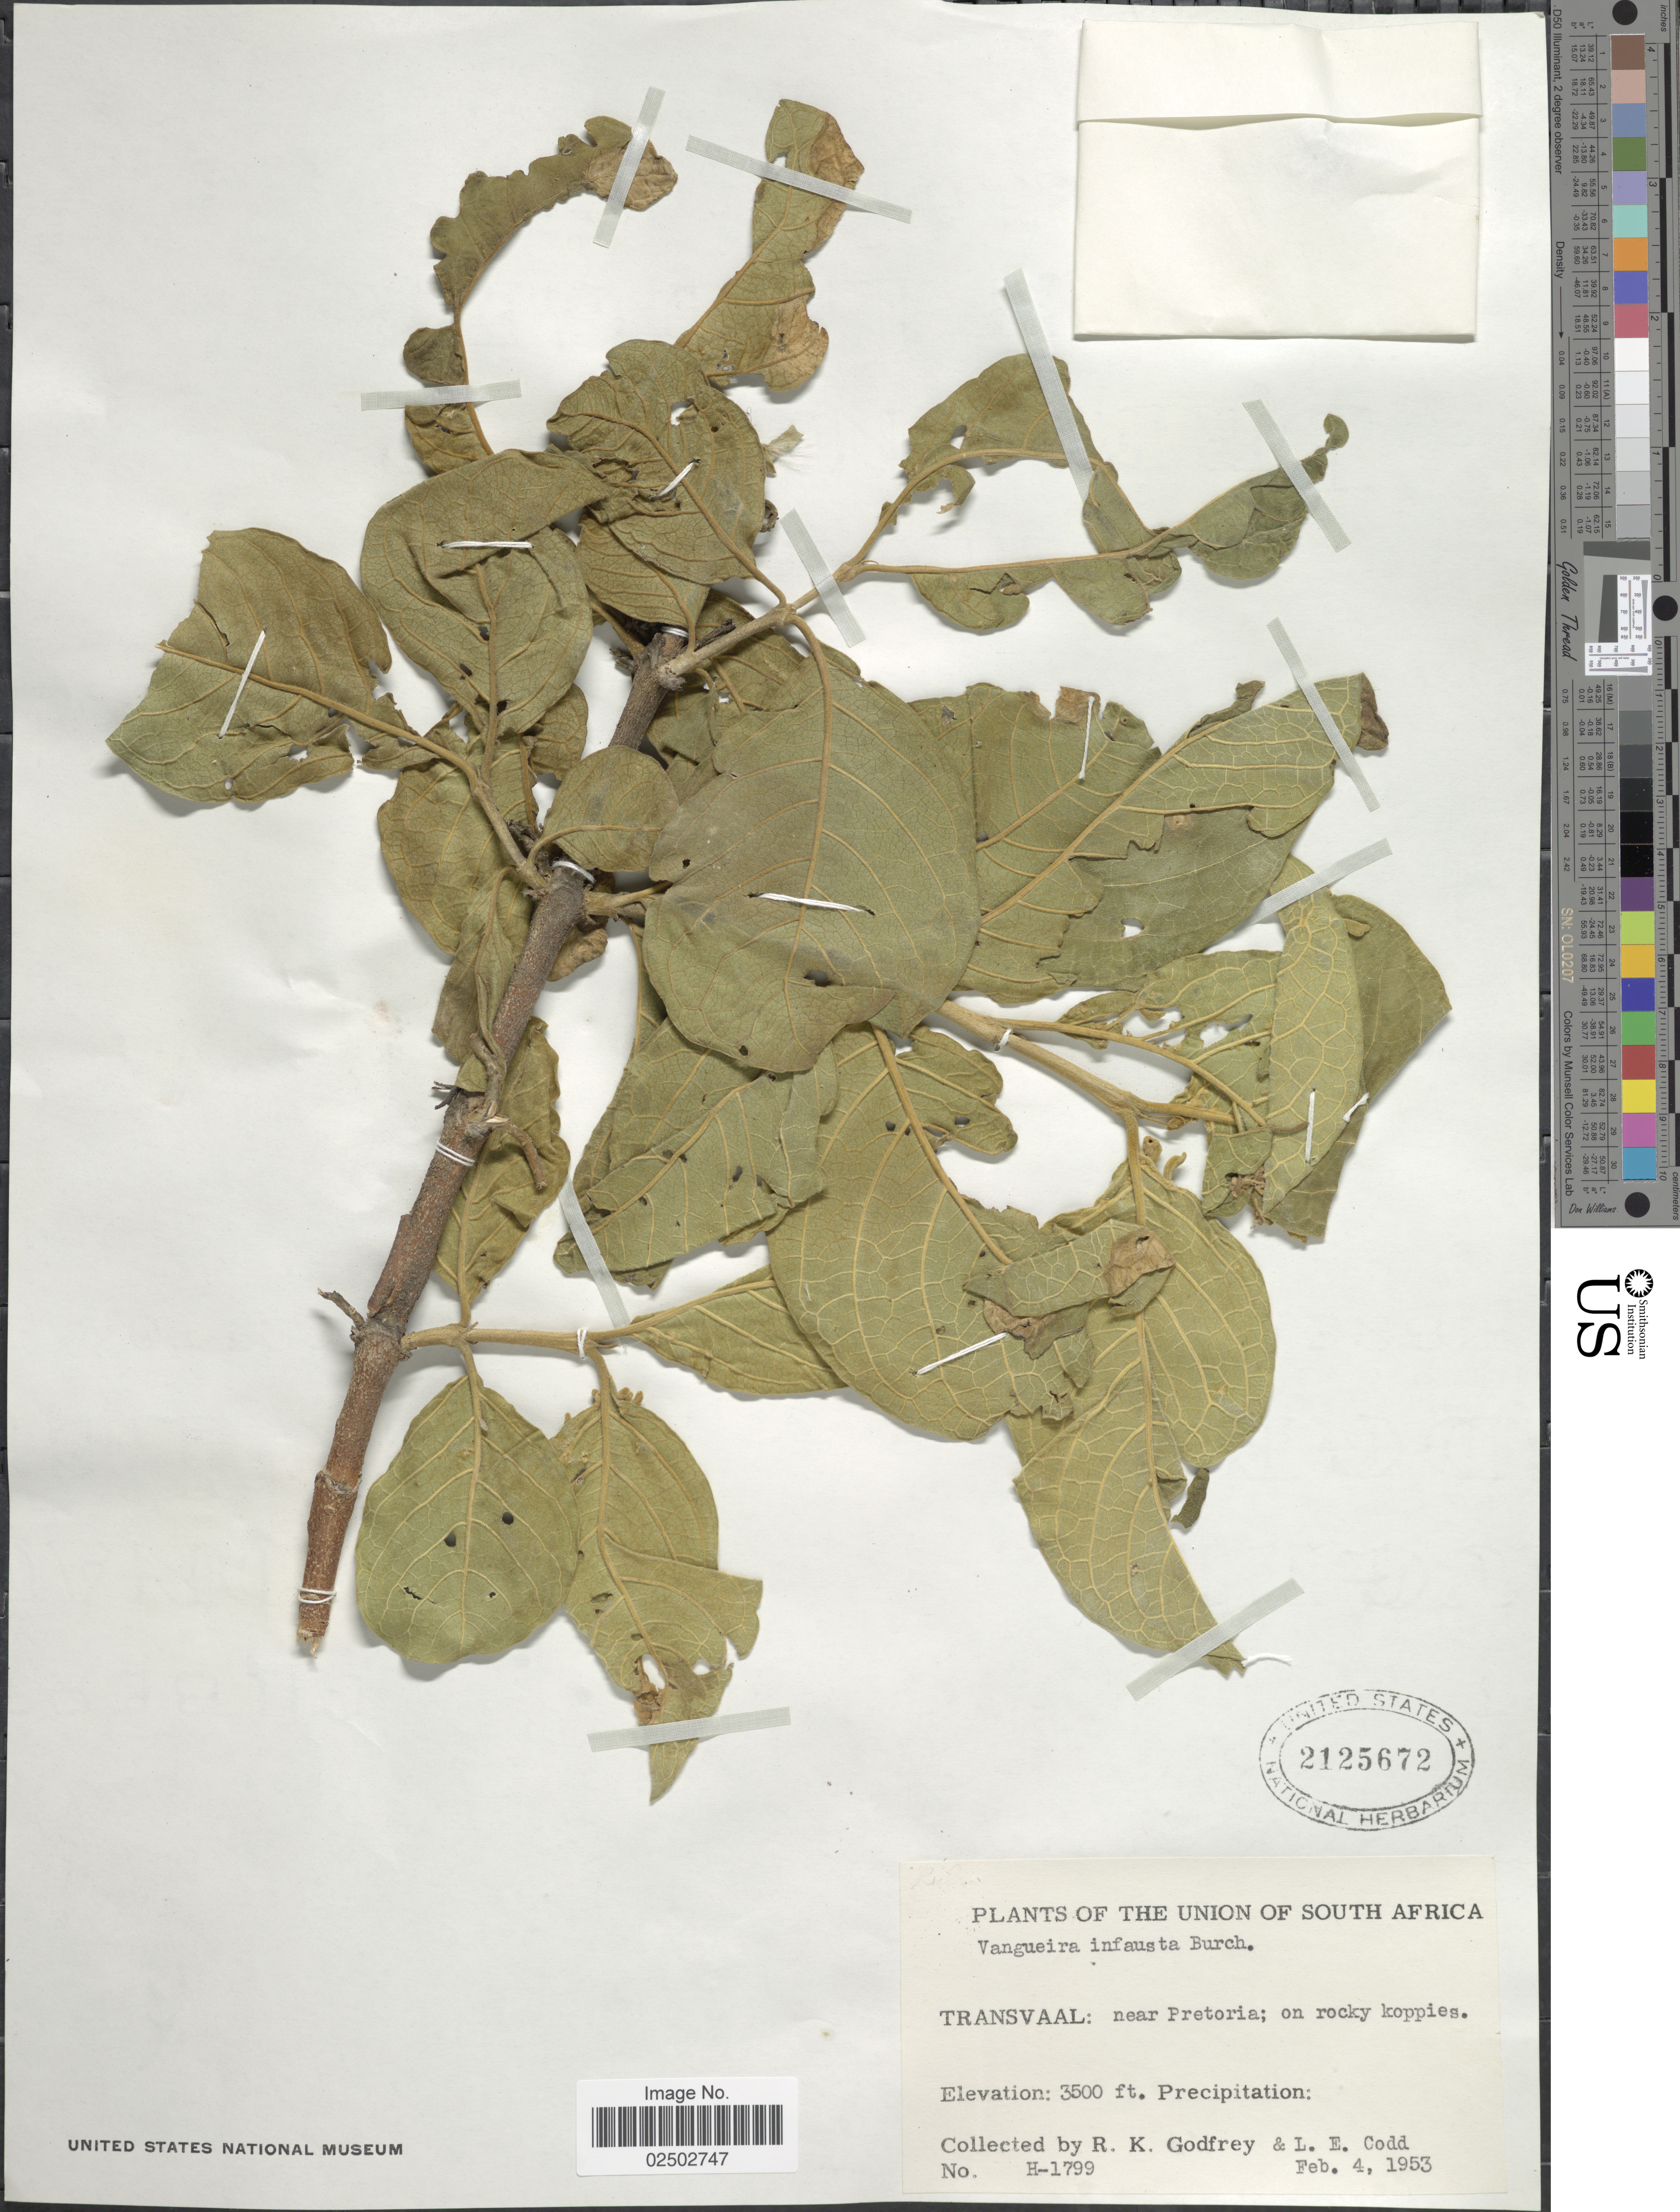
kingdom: Plantae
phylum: Tracheophyta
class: Magnoliopsida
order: Gentianales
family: Rubiaceae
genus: Vangueria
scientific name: Vangueria infausta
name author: D.G. Burch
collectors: R. K. Godfrey & L. Codd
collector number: H-1799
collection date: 1953-02-04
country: South Africa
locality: Transvaal, Near Pretoria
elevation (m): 1067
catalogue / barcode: US 2125672